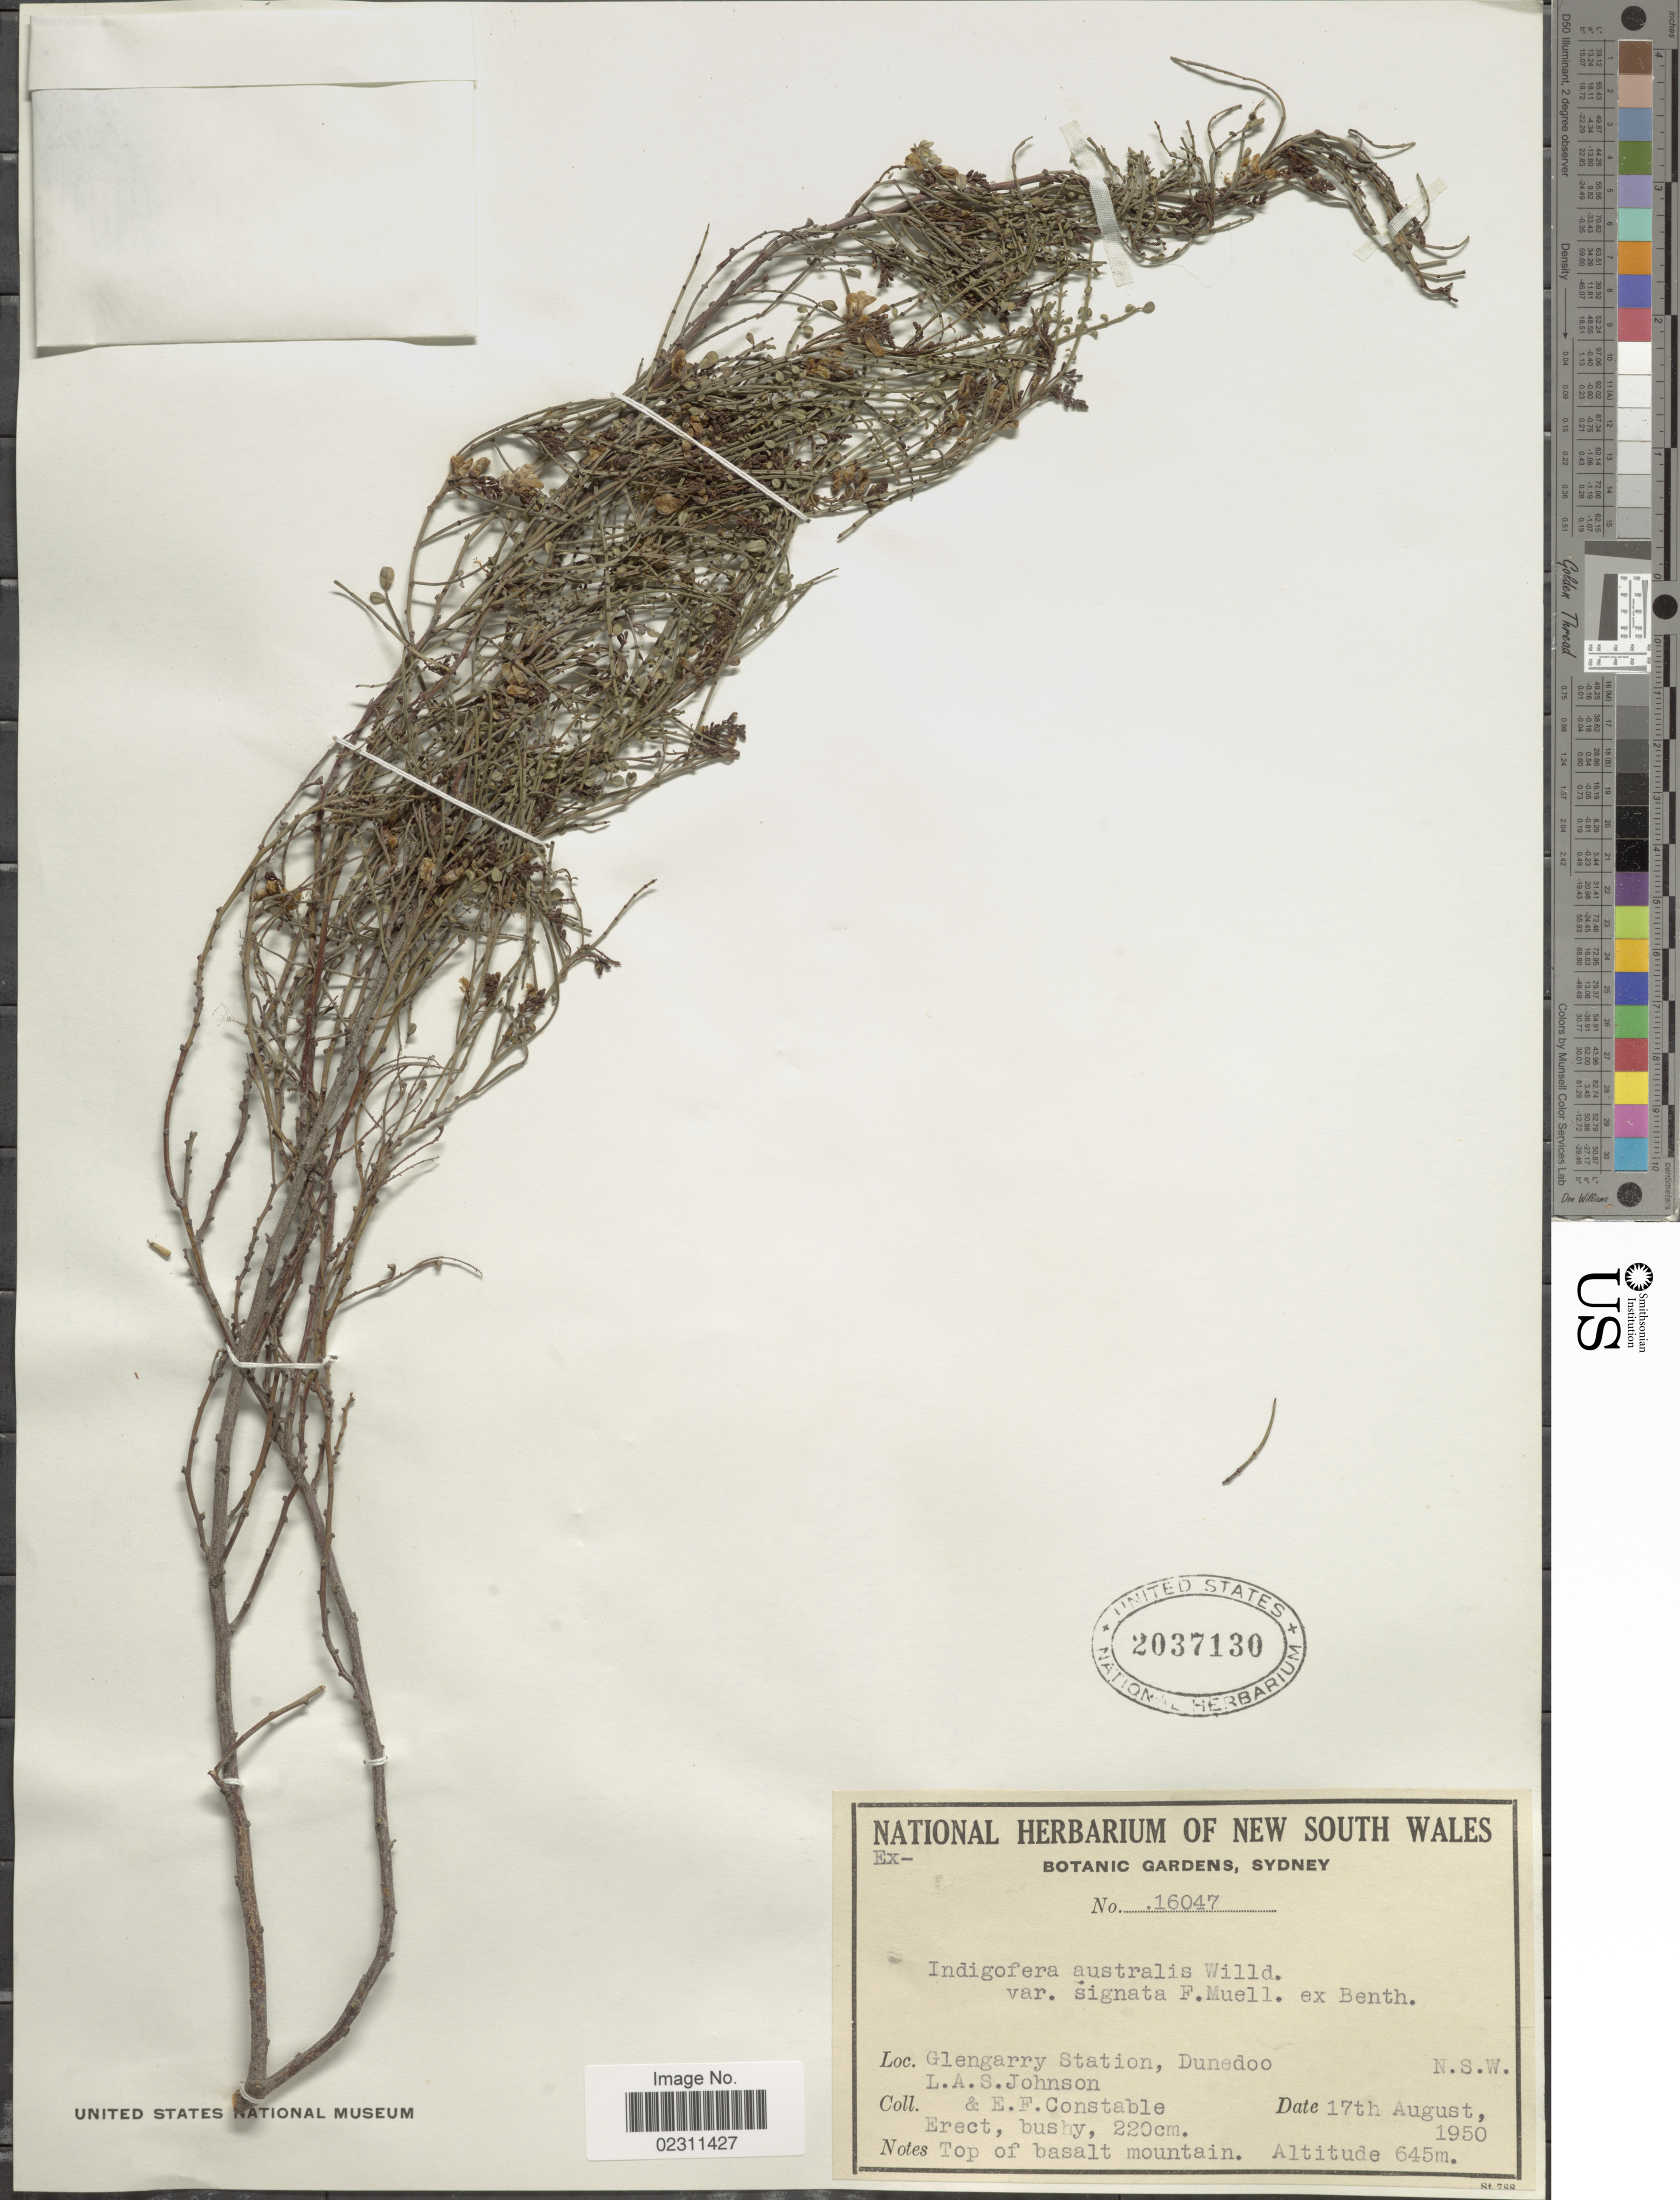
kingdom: Plantae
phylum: Tracheophyta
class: Magnoliopsida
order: Fabales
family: Fabaceae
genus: Indigofera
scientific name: Indigofera australis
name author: Willd.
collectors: L. Johnson & E. F. Constable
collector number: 16047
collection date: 1950-08-17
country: Australia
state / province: New South Wales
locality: Glengarry Station, Dundedoo, N.S.W.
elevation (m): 645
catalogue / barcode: US 2037130